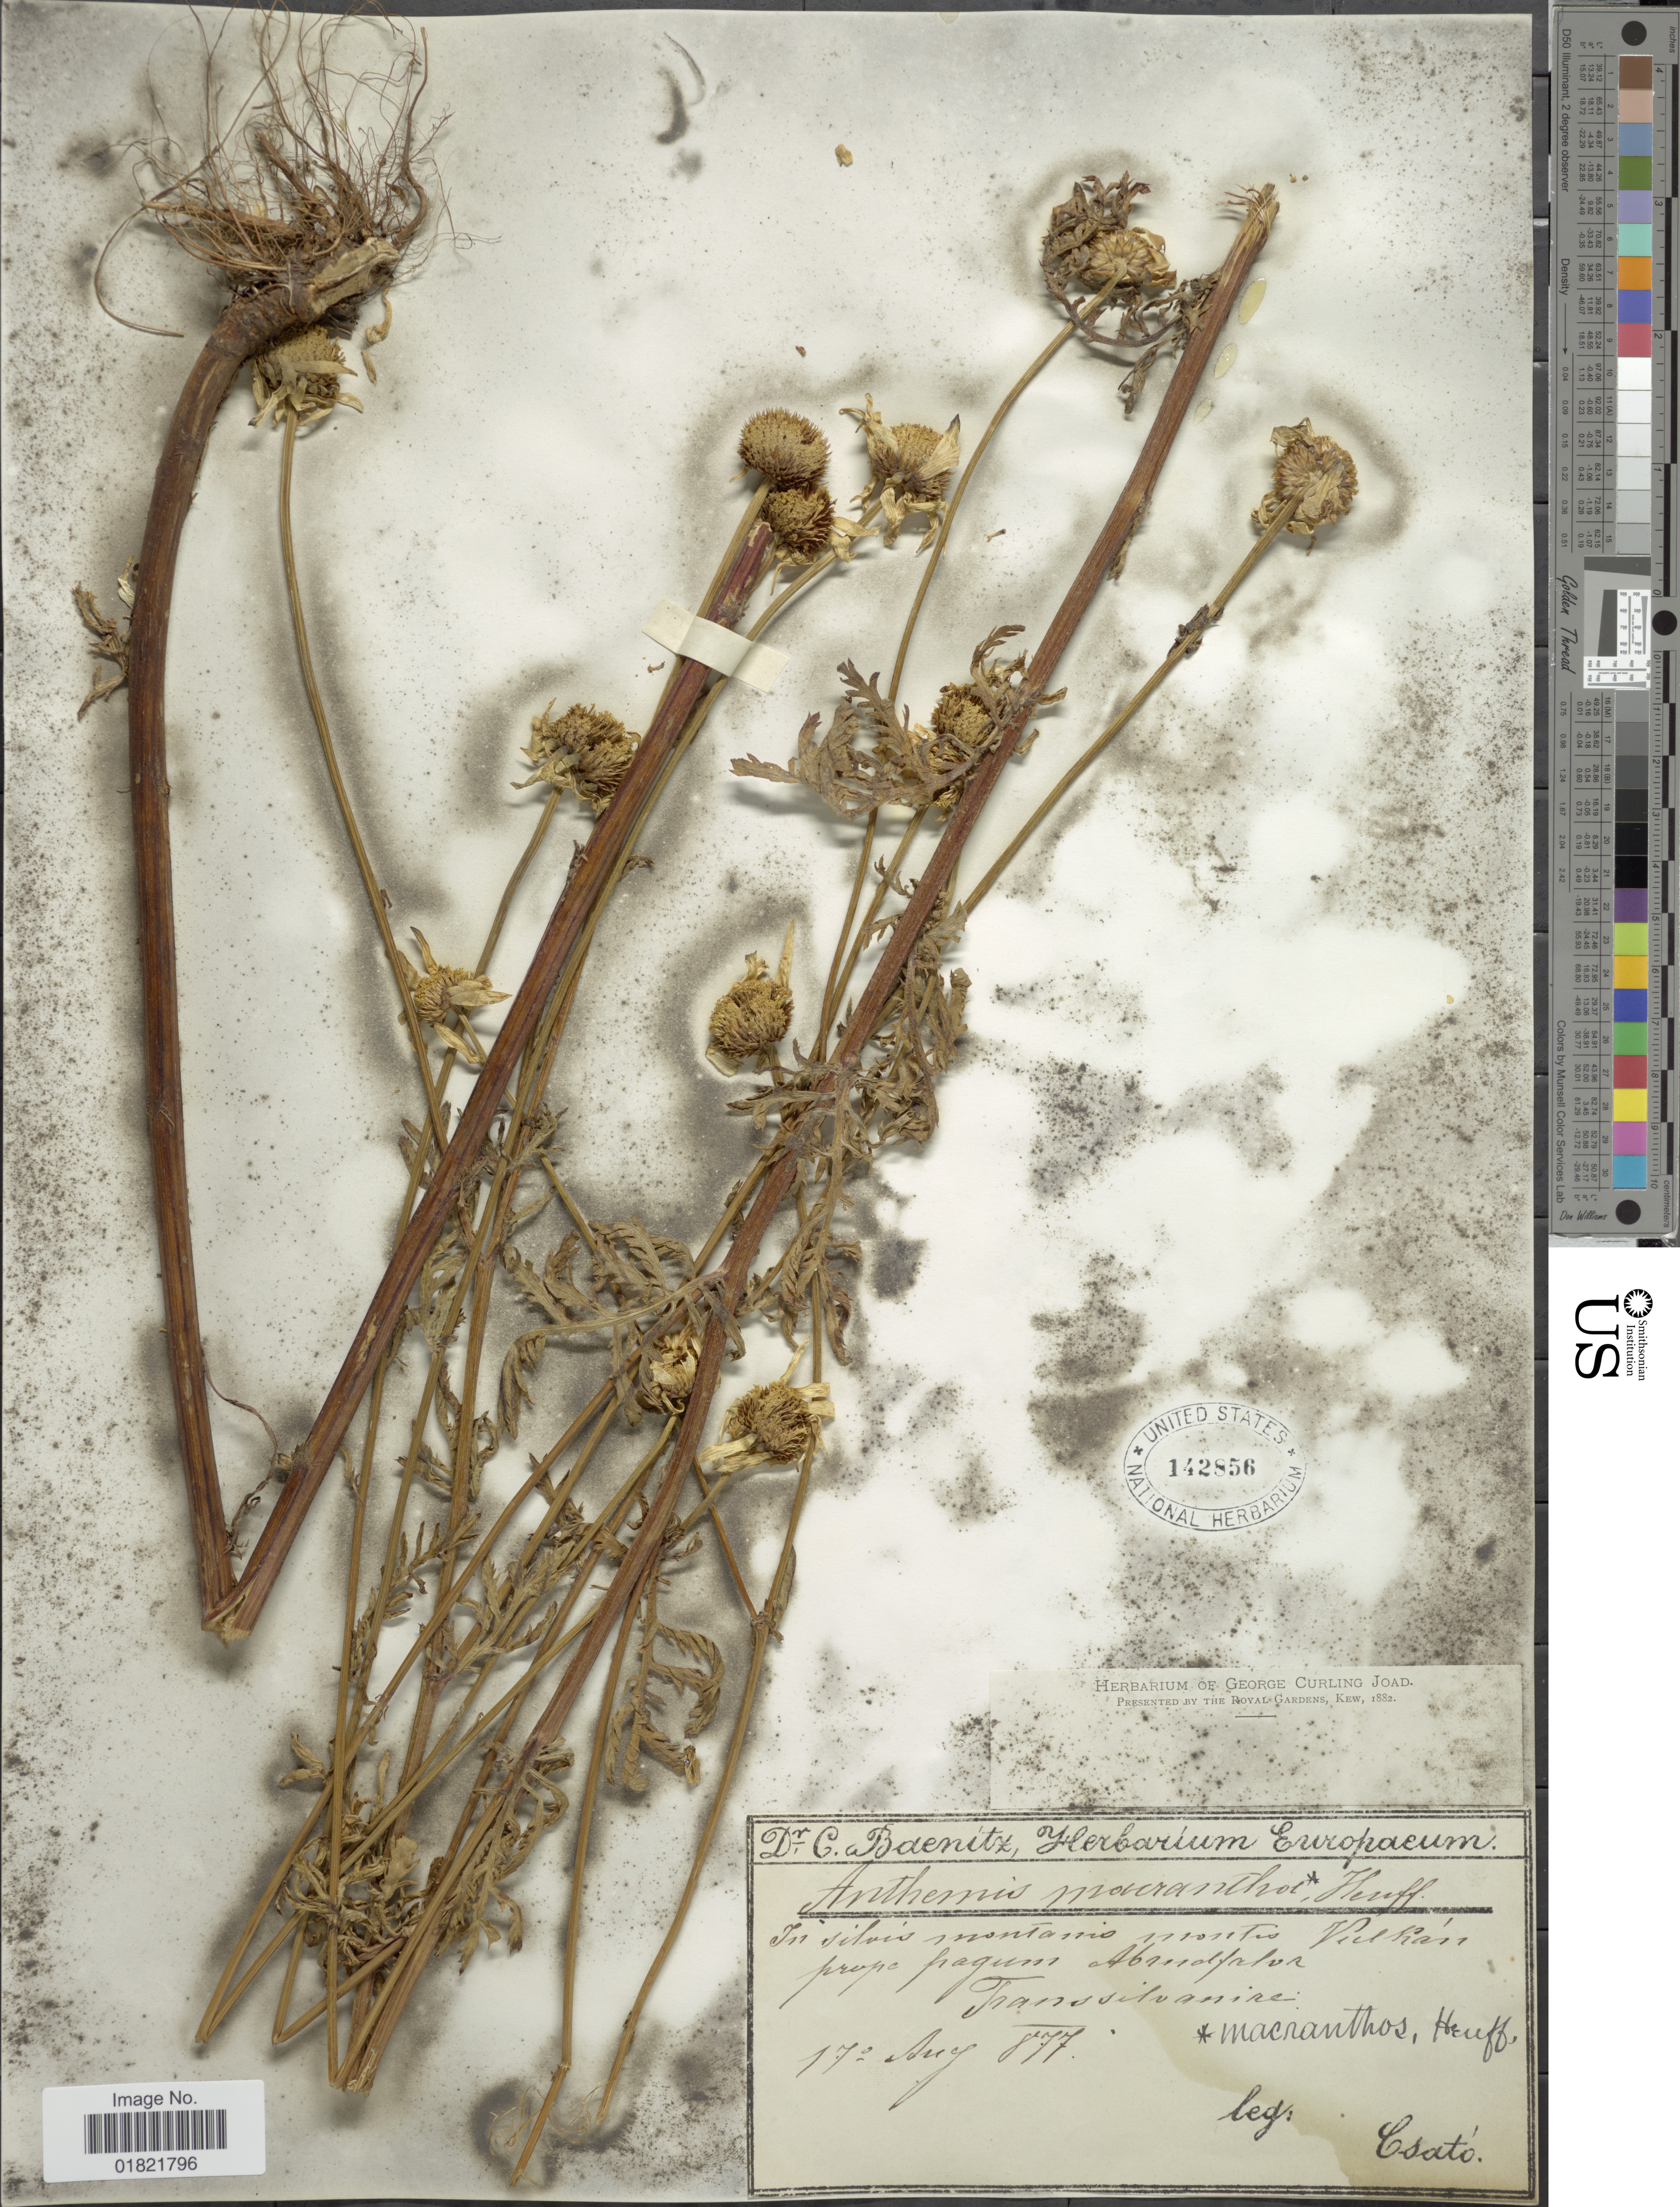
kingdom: Plantae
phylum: Tracheophyta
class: Magnoliopsida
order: Asterales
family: Asteraceae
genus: Anthemis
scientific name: Anthemis macrantha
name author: Heuff.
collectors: Csató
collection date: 1877-08-17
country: Romania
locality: Transylvania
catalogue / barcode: US 142856